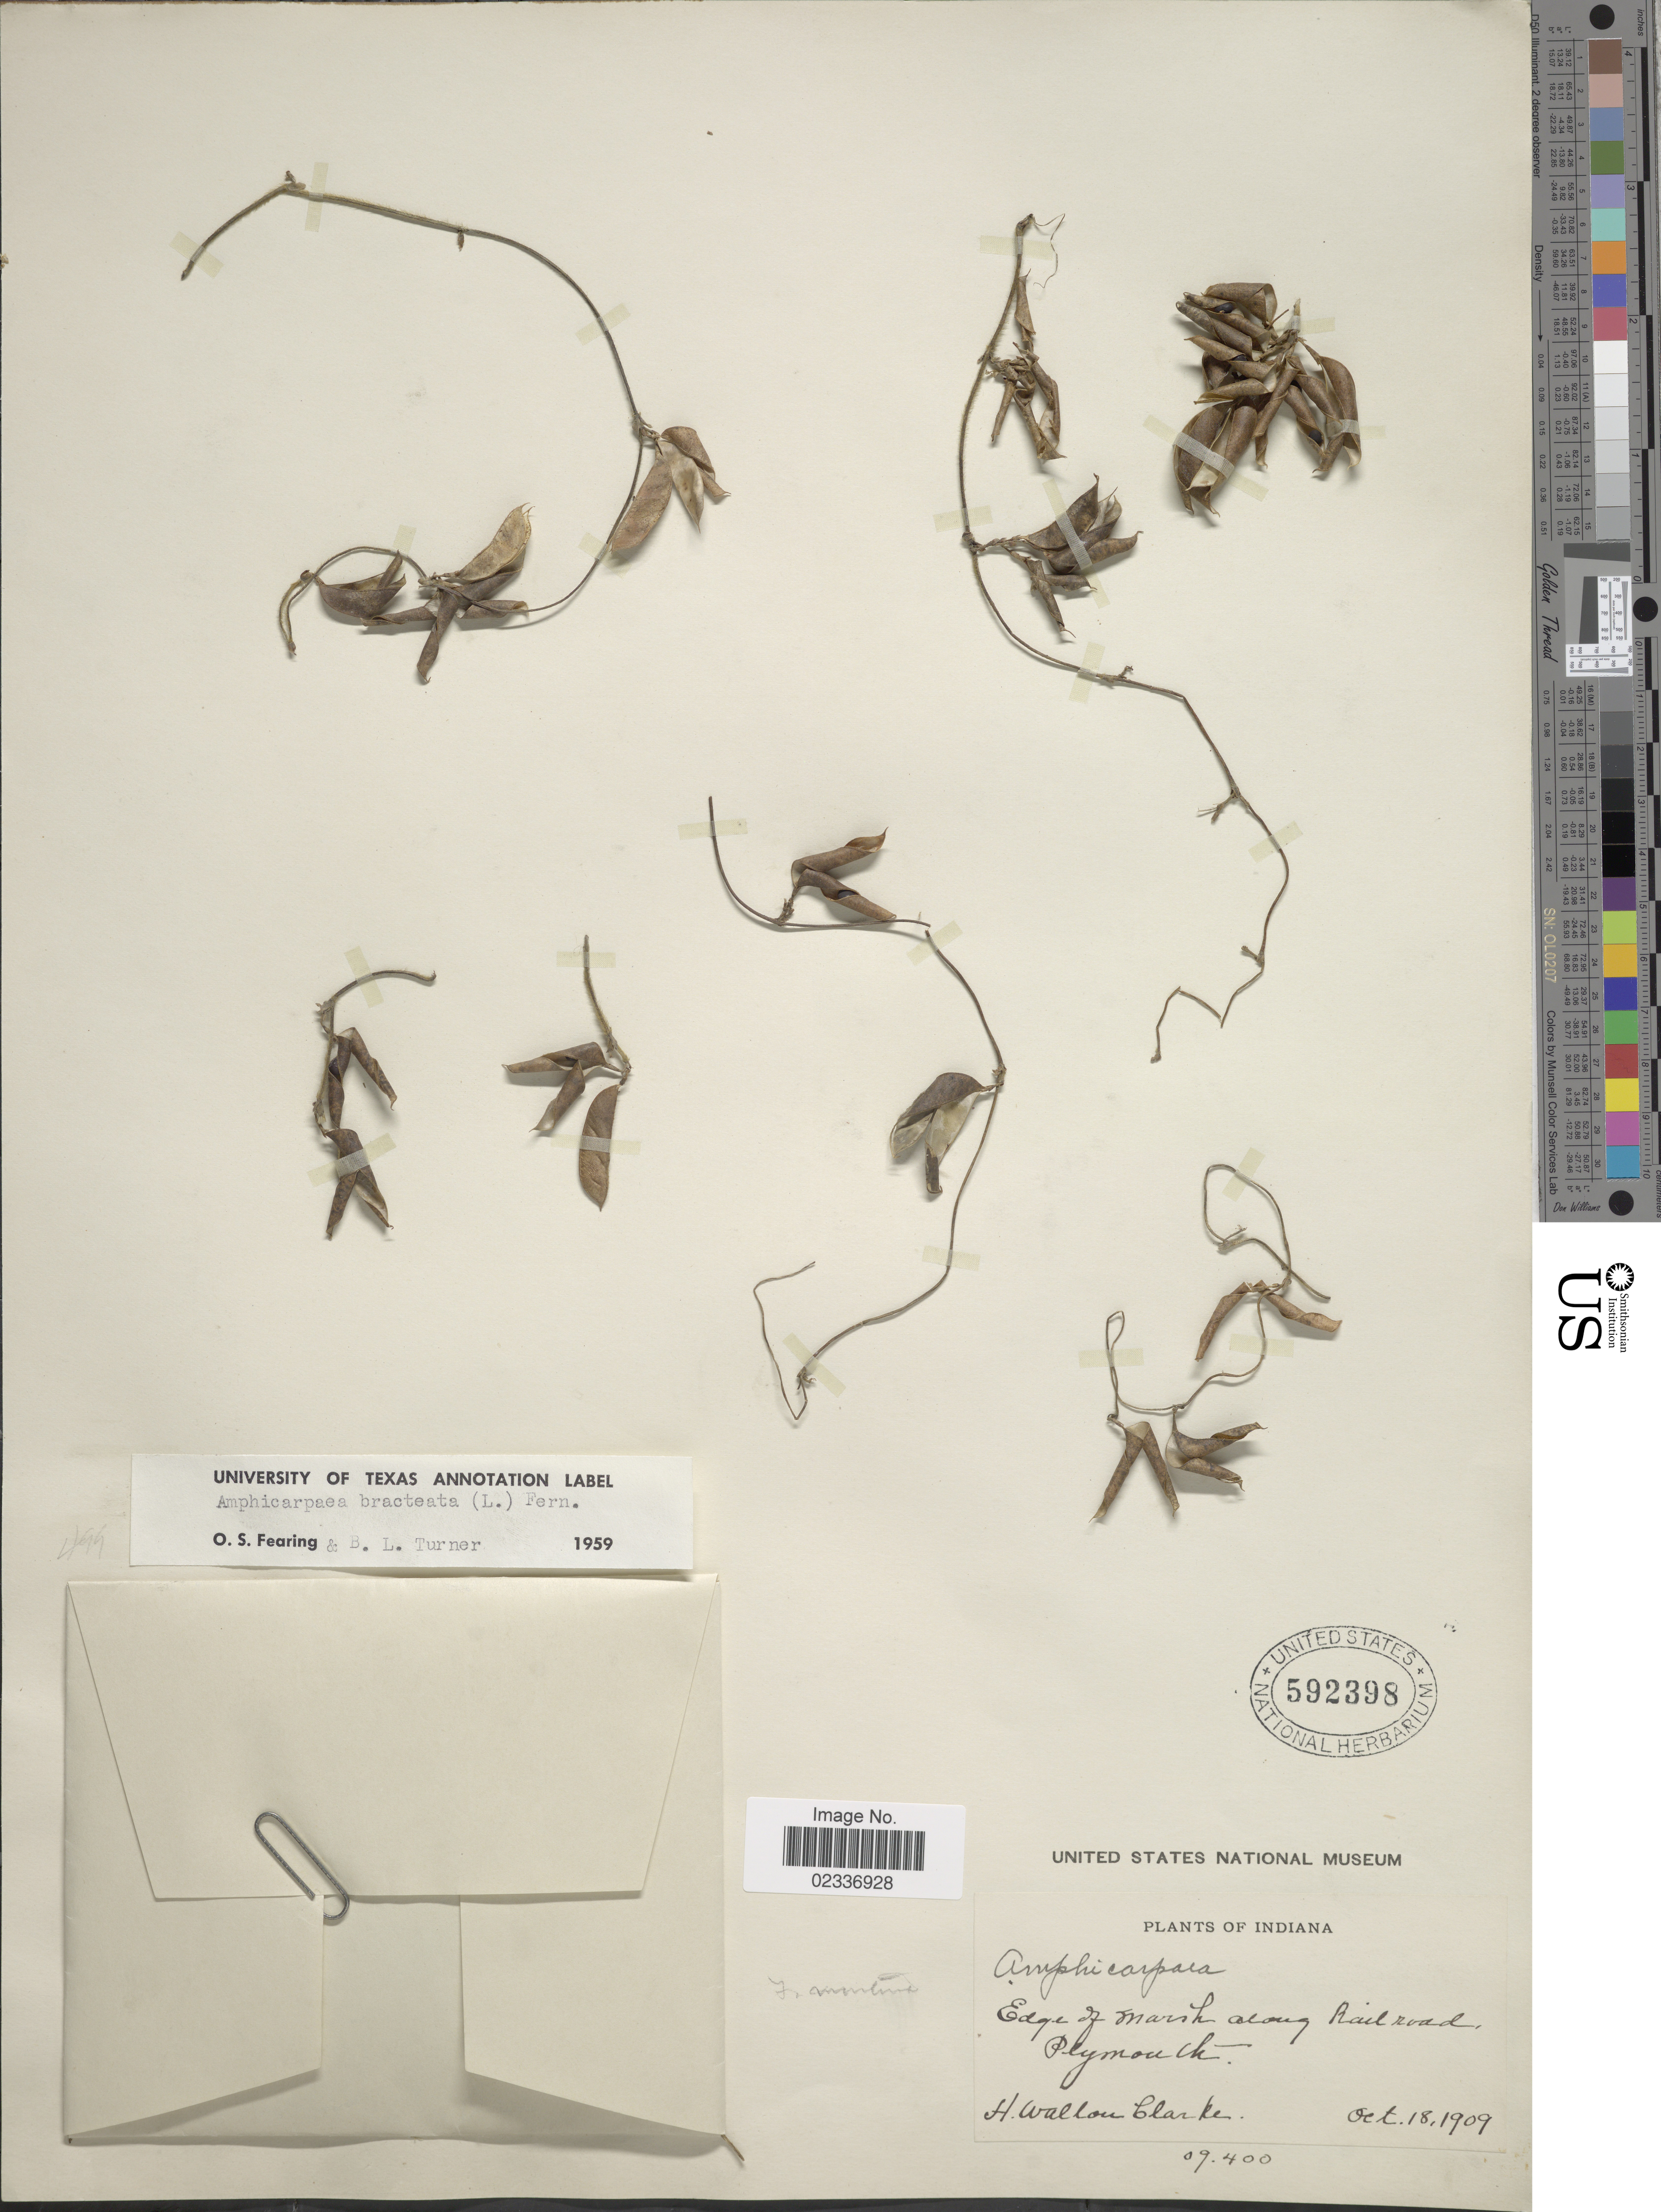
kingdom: Plantae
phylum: Tracheophyta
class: Magnoliopsida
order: Fabales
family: Fabaceae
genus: Amphicarpaea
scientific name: Amphicarpaea bracteata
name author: (L.) Fernald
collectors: H. W. Clarke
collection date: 1909-10-18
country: United States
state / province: Indiana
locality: Edge of marsh along Railroad, Plymouth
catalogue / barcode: US 592398